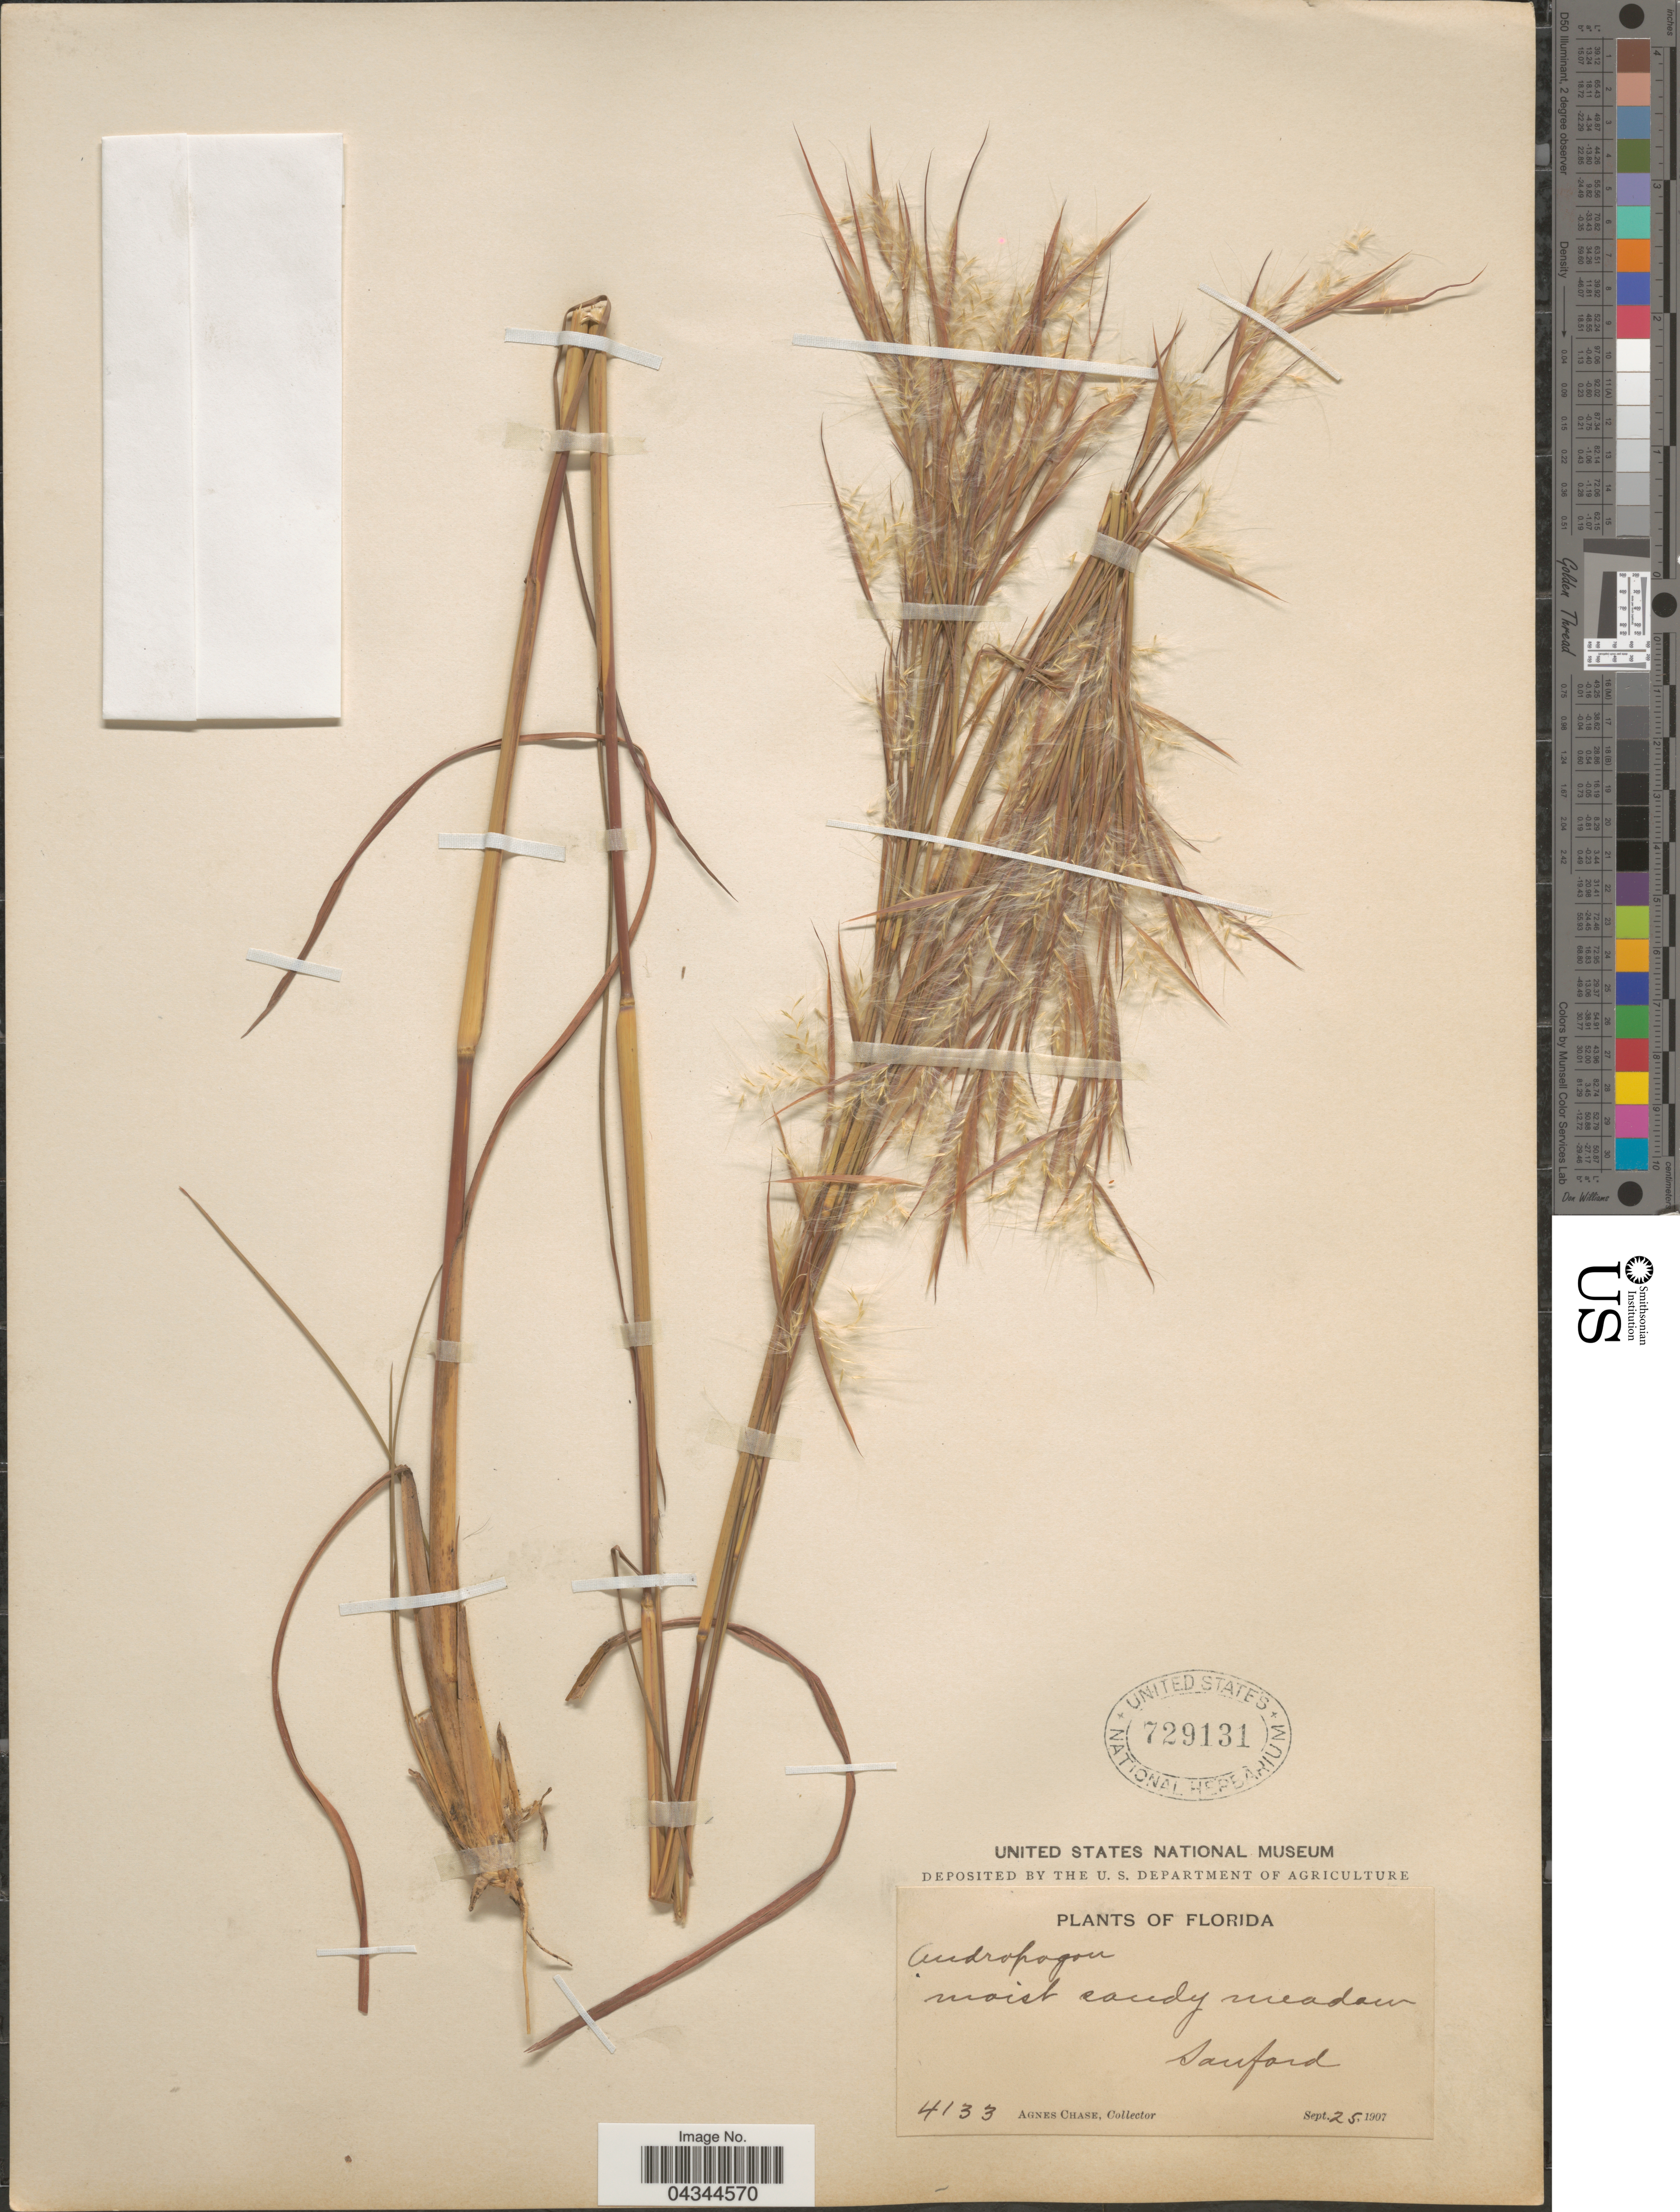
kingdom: Plantae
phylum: Tracheophyta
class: Liliopsida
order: Poales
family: Poaceae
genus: Andropogon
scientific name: Andropogon sp.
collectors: A. Chase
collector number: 4133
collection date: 1907-09-25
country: United States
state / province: Florida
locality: Sanford.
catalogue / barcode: US 729131